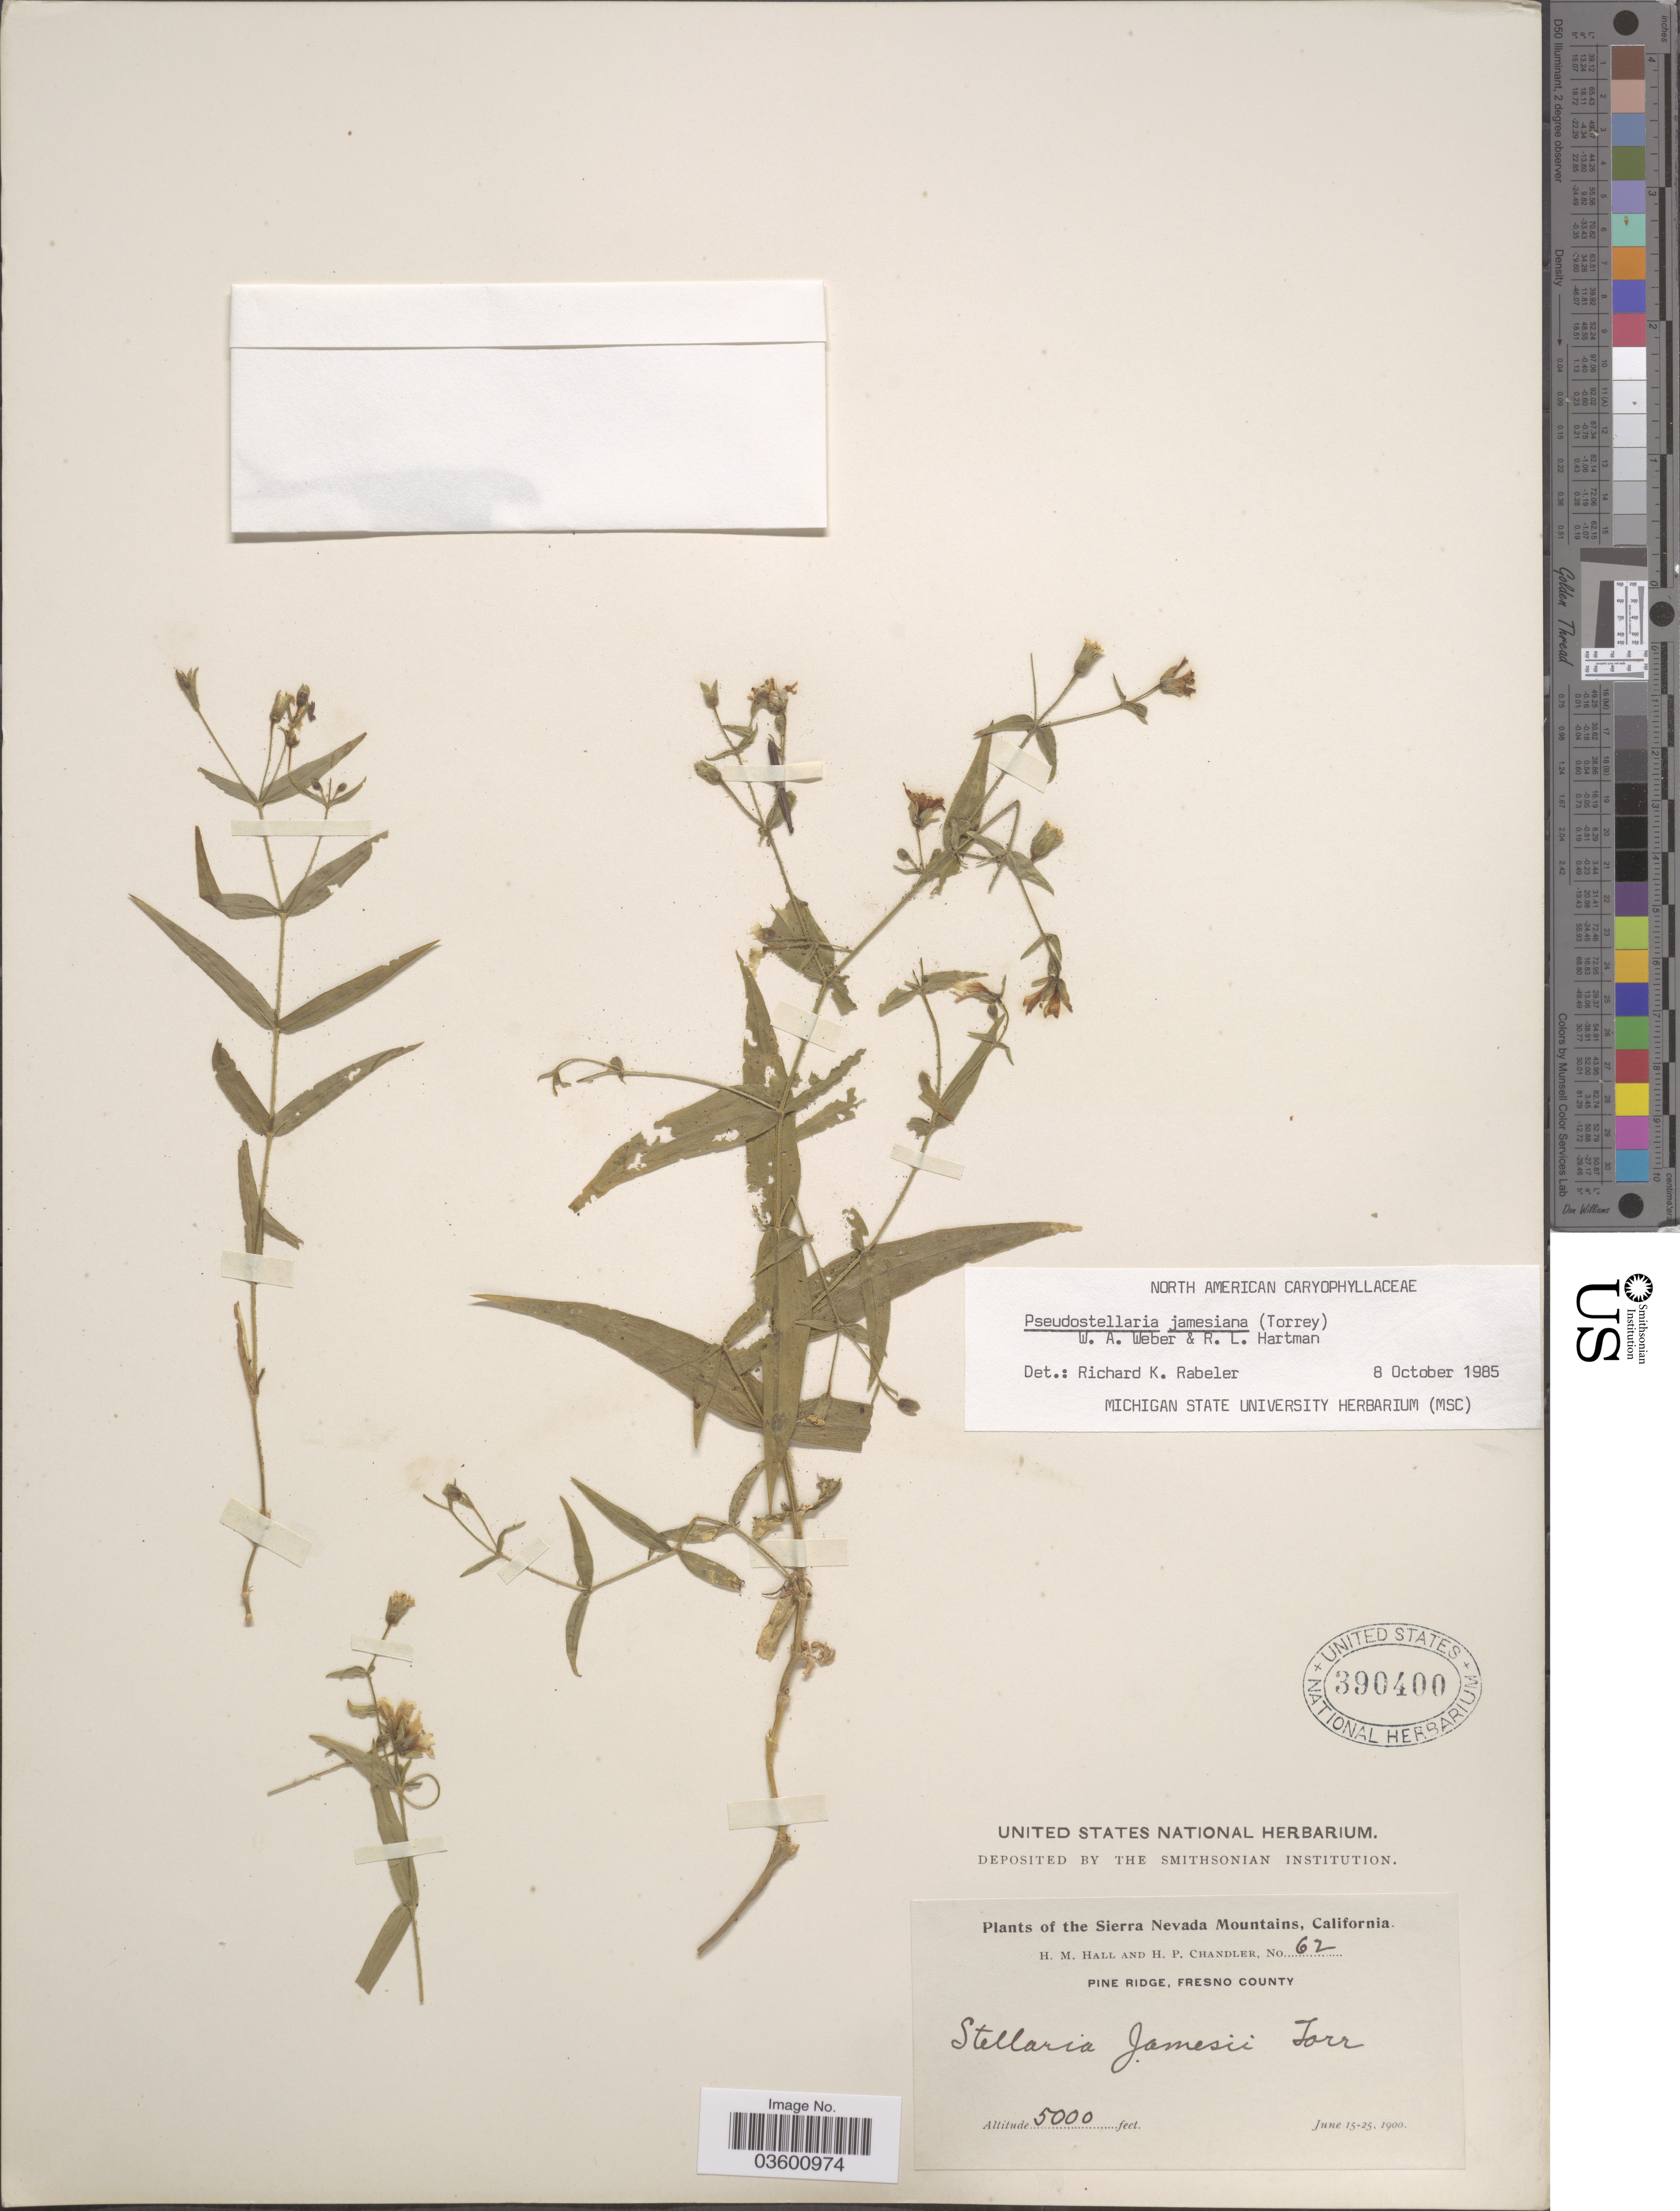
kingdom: Plantae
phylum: Tracheophyta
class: Magnoliopsida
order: Caryophyllales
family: Caryophyllaceae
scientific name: Torreyostellaria jamesiana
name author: (Torr.) Gang Yao et al.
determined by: Strong, M. T., (US), Smithsonian Institution - National Museum of Natural History (UNITED STATES)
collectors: H. M. Hall & H. Chandler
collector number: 62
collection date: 1900-06-15/1900-06-25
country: United States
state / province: California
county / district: Fresno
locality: Sierra Nevada Mountains. Pine Ridge, Fresno County.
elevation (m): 1524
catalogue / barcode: US 390400